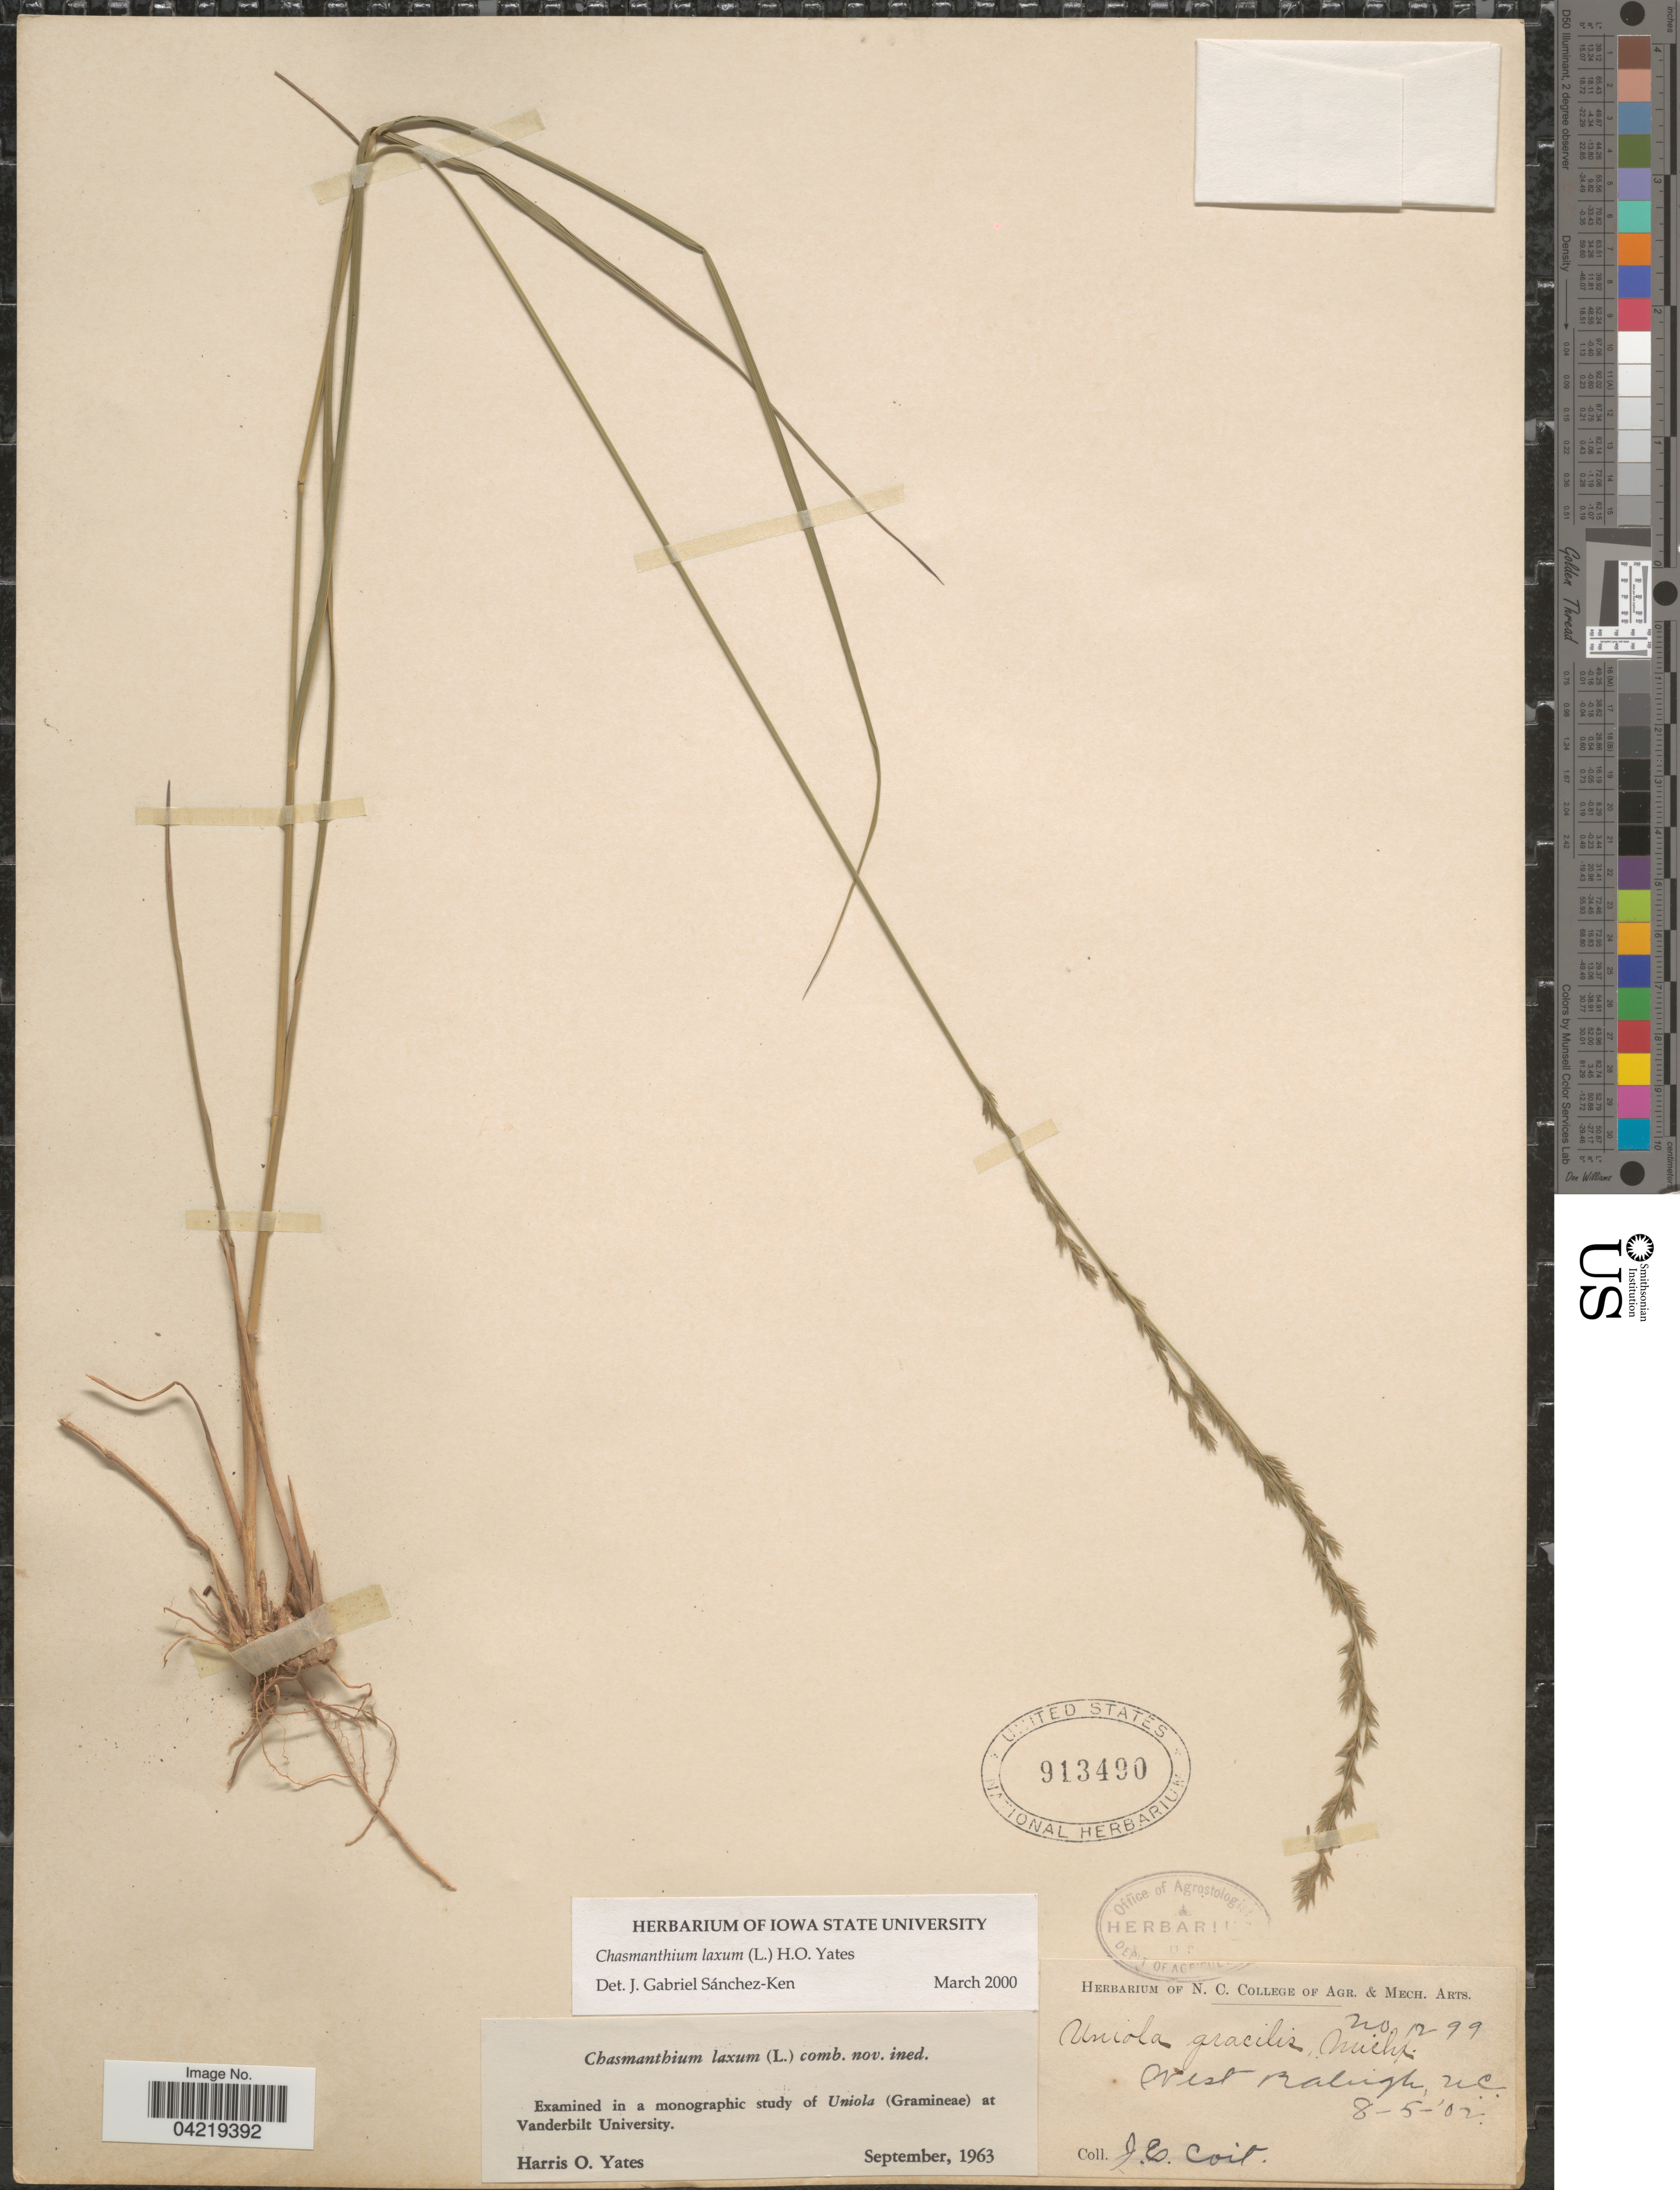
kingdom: Plantae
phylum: Tracheophyta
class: Liliopsida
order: Poales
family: Poaceae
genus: Chasmanthium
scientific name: Chasmanthium laxum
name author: (L.) H.O. Yates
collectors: J. Coit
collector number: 1299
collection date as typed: Transcribed d/m/y: 5/8/2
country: United States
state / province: North Carolina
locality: West Raleigh.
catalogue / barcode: US 913490